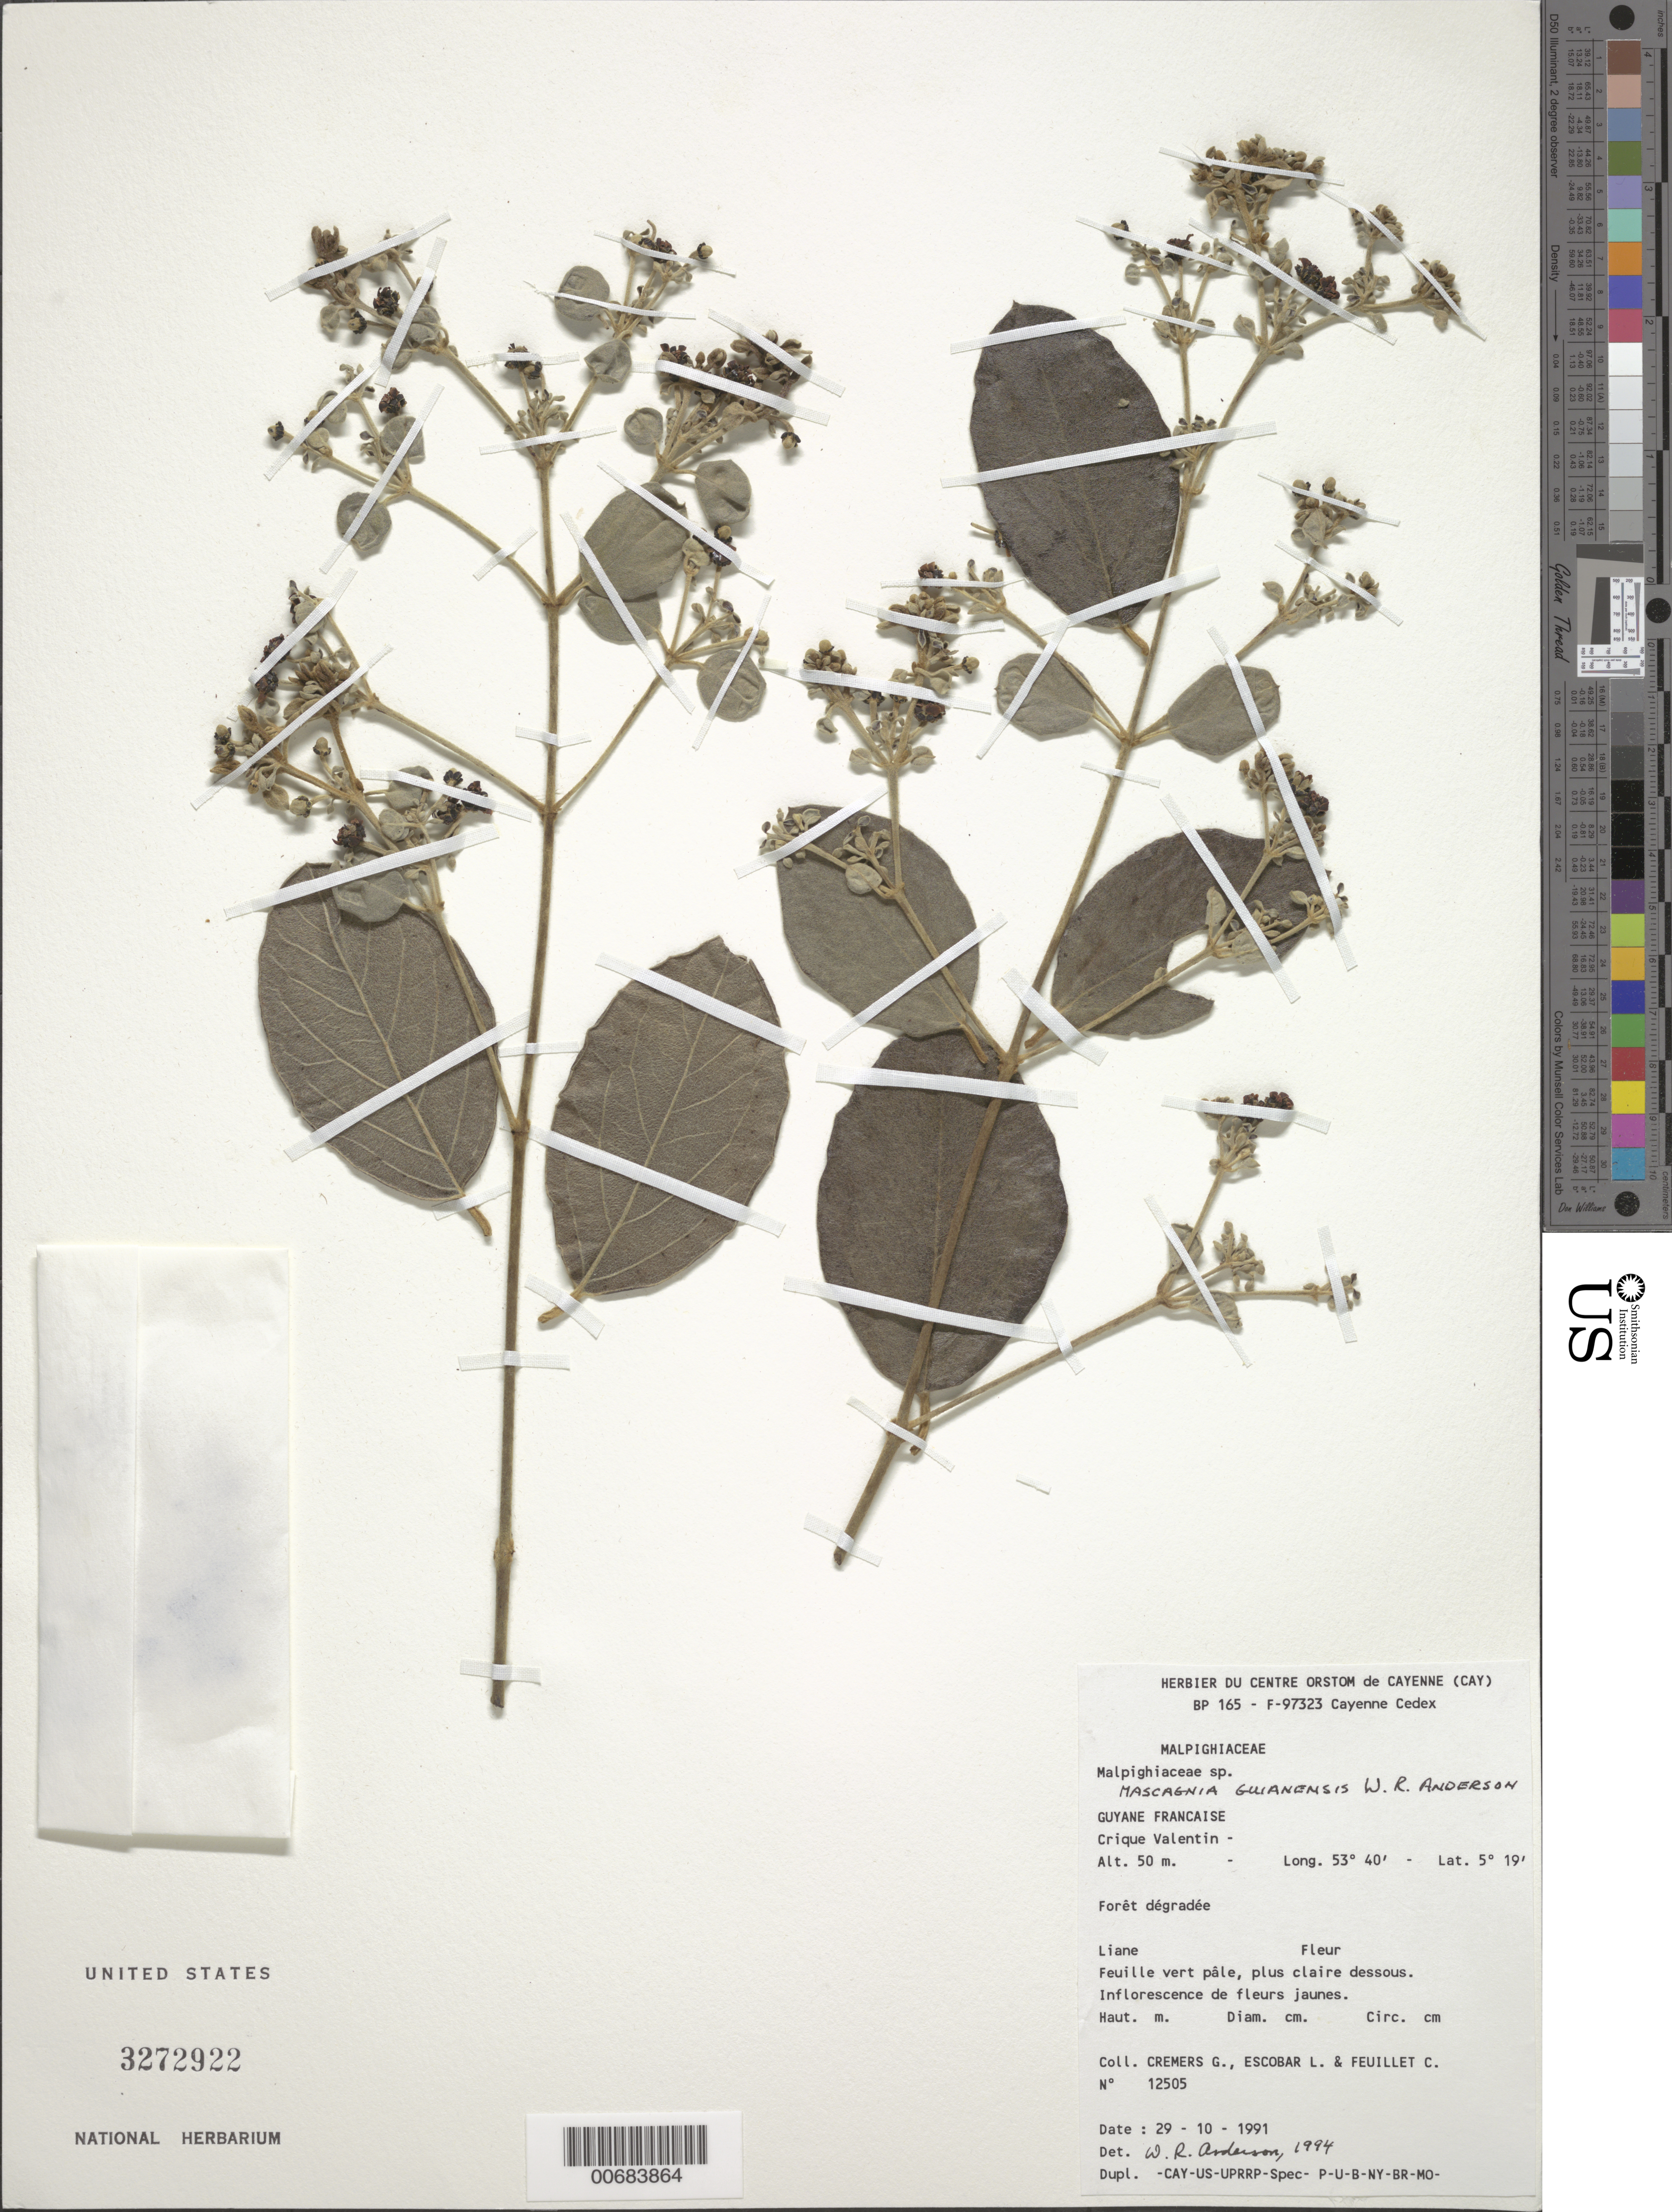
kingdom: Plantae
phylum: Tracheophyta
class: Magnoliopsida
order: Malpighiales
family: Malpighiaceae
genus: Mascagnia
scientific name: Mascagnia guianensis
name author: W.R. Anderson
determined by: Anderson, W. R., (MICH), University of Michigan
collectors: G. Cremers, L. Escobar & C. Feuillet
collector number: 12505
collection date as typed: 29-Oct-91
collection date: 1991-10-29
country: French Guiana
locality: Crique Valentin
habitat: Disturbed forest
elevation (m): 50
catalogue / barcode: US 3272922